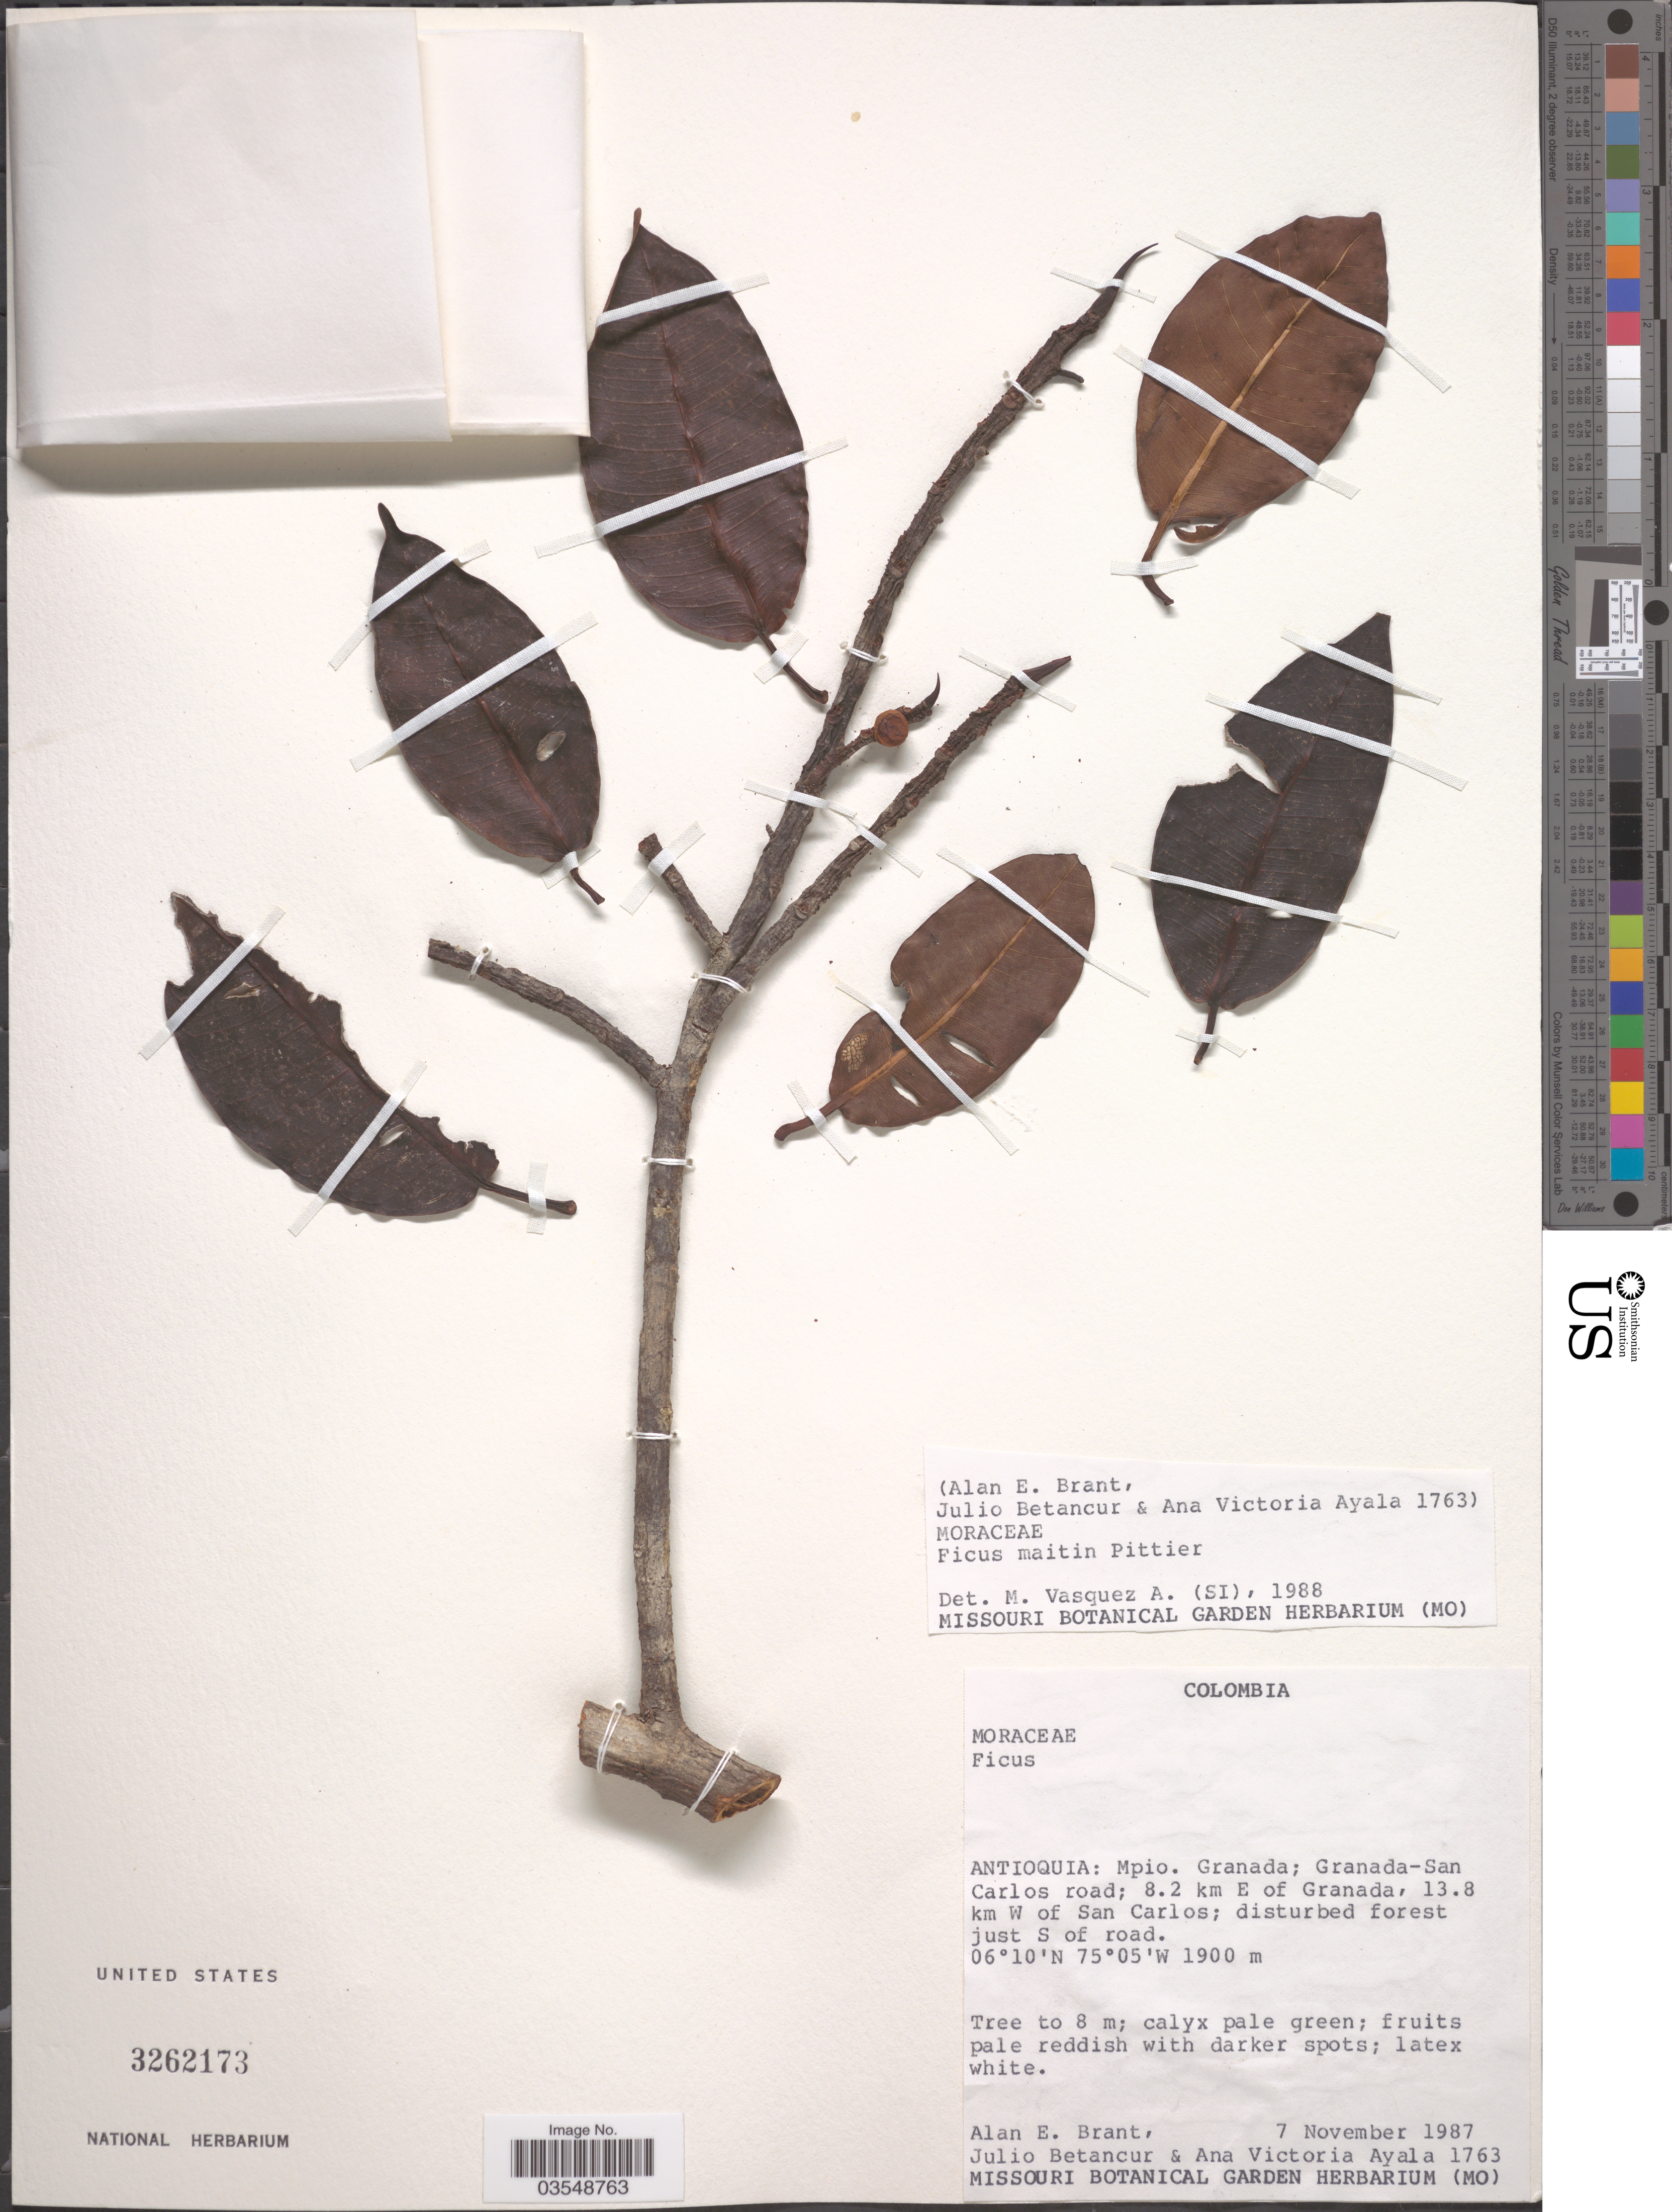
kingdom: Plantae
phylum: Tracheophyta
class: Magnoliopsida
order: Rosales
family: Moraceae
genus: Ficus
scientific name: Ficus maitin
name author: Pittier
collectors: A. Brant, J. Betancur & A. V. Ayala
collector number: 1763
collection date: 1987-11-07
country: Colombia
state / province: Antioquia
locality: Mpio. Granada; Granada- San Carlos road; 8.2 E of Granada, 13.8 km W of San Carlos; disturbed forest just S of road.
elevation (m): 1900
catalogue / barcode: US 3262173